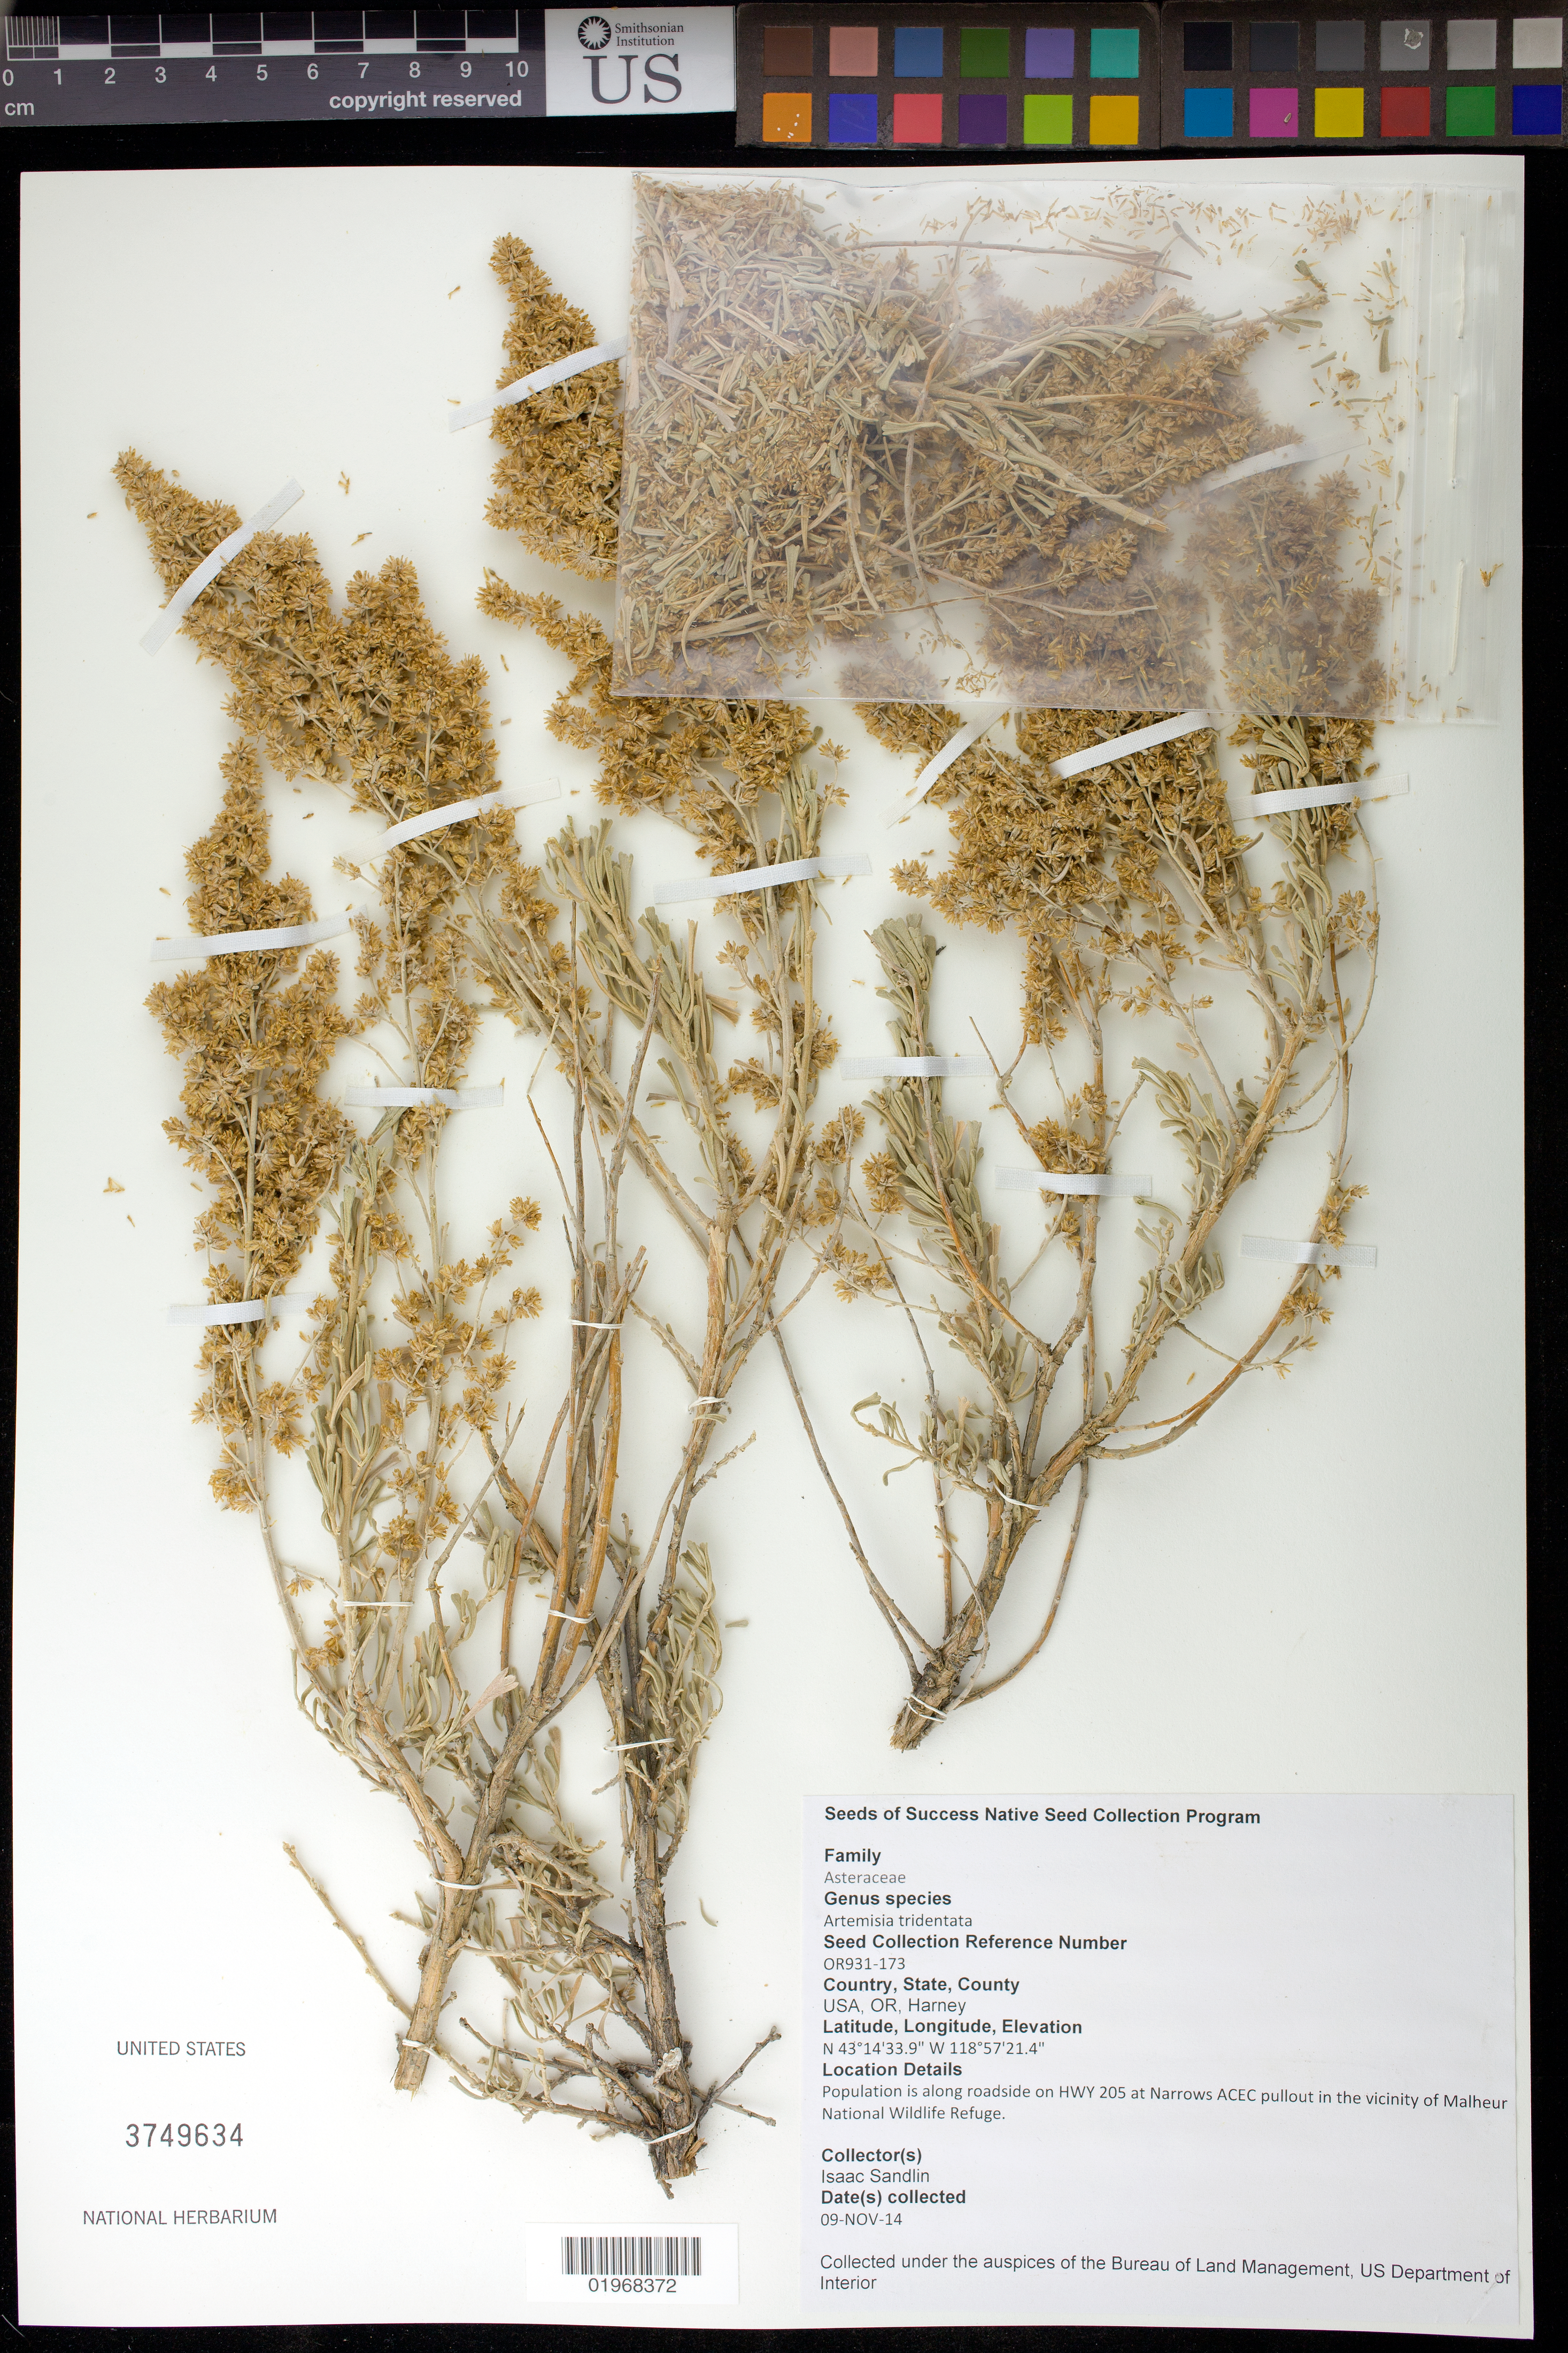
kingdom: Plantae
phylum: Tracheophyta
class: Magnoliopsida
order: Asterales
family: Asteraceae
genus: Artemisia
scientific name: Artemisia tridentata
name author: Nutt.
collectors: I. Sandlin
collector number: OR931-173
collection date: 2014-11-09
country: United States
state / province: Oregon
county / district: Harney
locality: Steens Mountain Cooperative Management and Protection Area. Along roadside on Hwy 205 at Narrows ACEC pullout in the vicinity of Malheur Nat. Wildlife Refuge.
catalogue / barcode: US 3749634